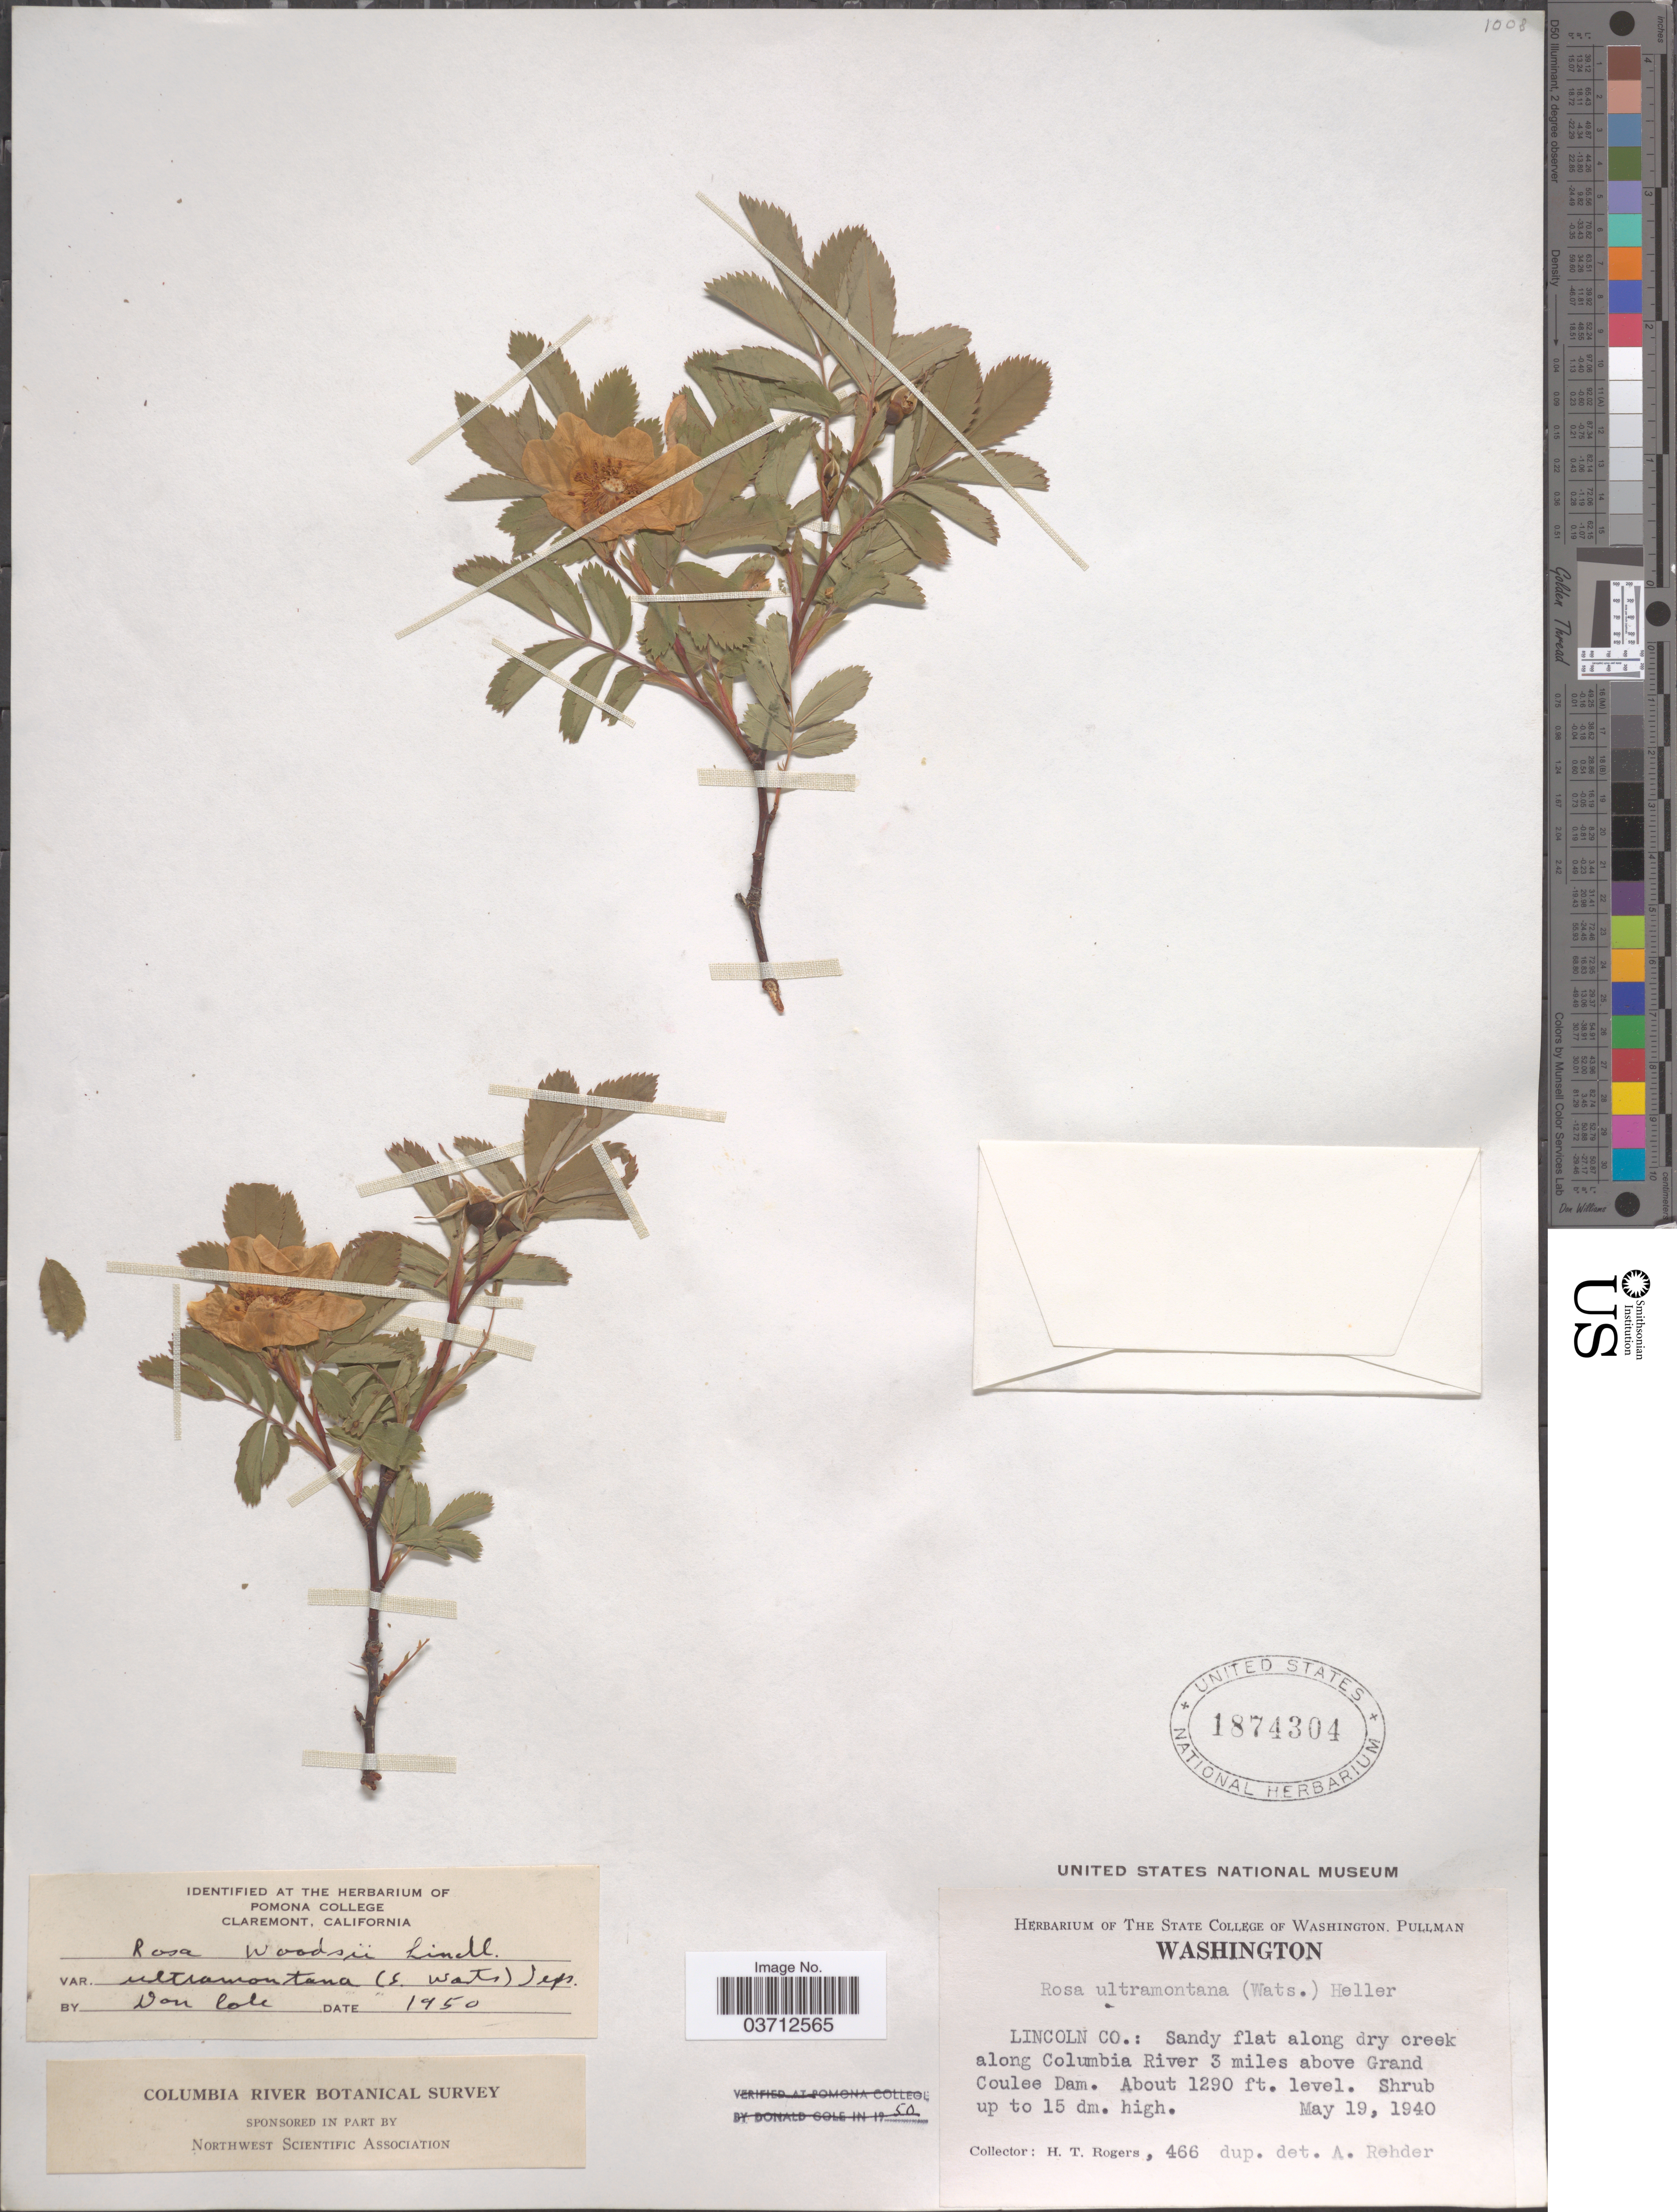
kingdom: Plantae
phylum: Tracheophyta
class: Magnoliopsida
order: Rosales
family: Rosaceae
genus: Rosa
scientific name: Rosa woodsii var. ultramontana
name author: Lindl.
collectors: H. Rogers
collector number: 466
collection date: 1940-05-19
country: United States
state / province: Washington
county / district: Lincoln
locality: Lincoln Co.: Sandy flat along dry creek along Columbia River 3 miles above Grand Coulee Dam.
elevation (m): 393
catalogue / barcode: US 1874304